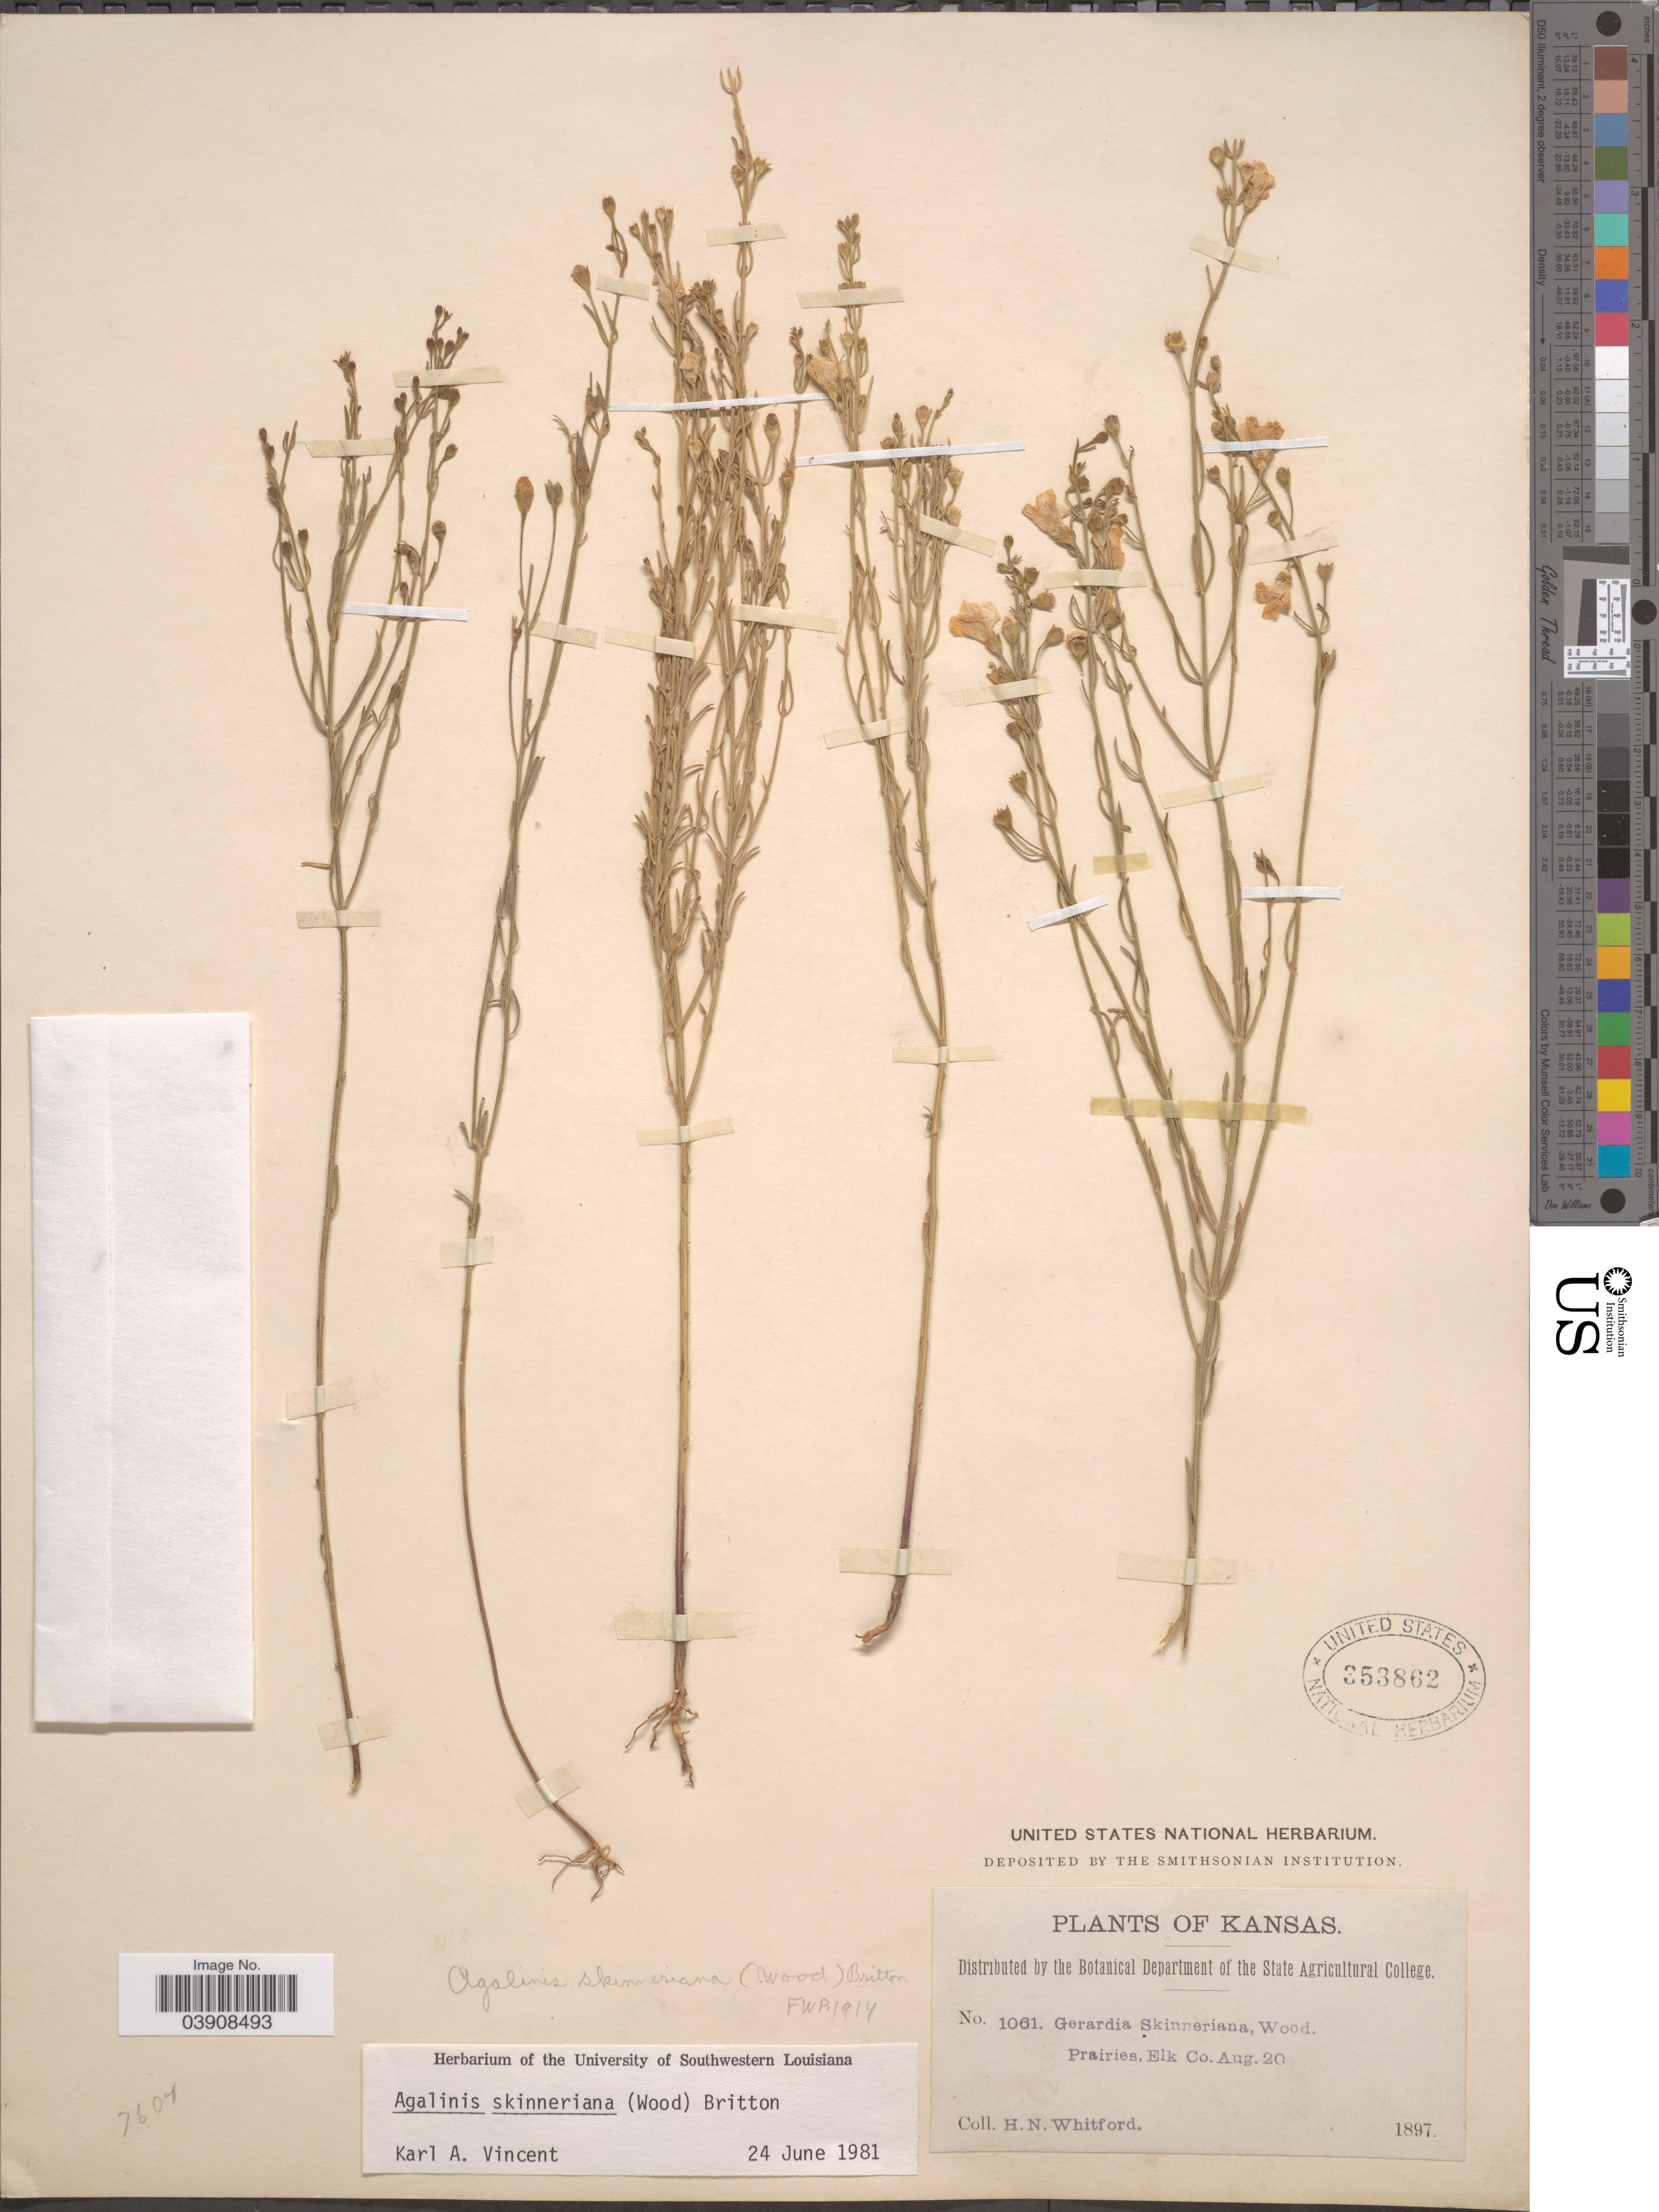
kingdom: Plantae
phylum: Tracheophyta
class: Magnoliopsida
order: Lamiales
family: Orobanchaceae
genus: Agalinis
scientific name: Agalinis skinneriana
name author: (Alph. Wood ex A. Gray) Britton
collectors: H. N. Whitford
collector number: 1061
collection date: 1897-08-20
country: United States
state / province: Kansas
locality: Prairies, Elk Co.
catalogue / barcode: US 353862